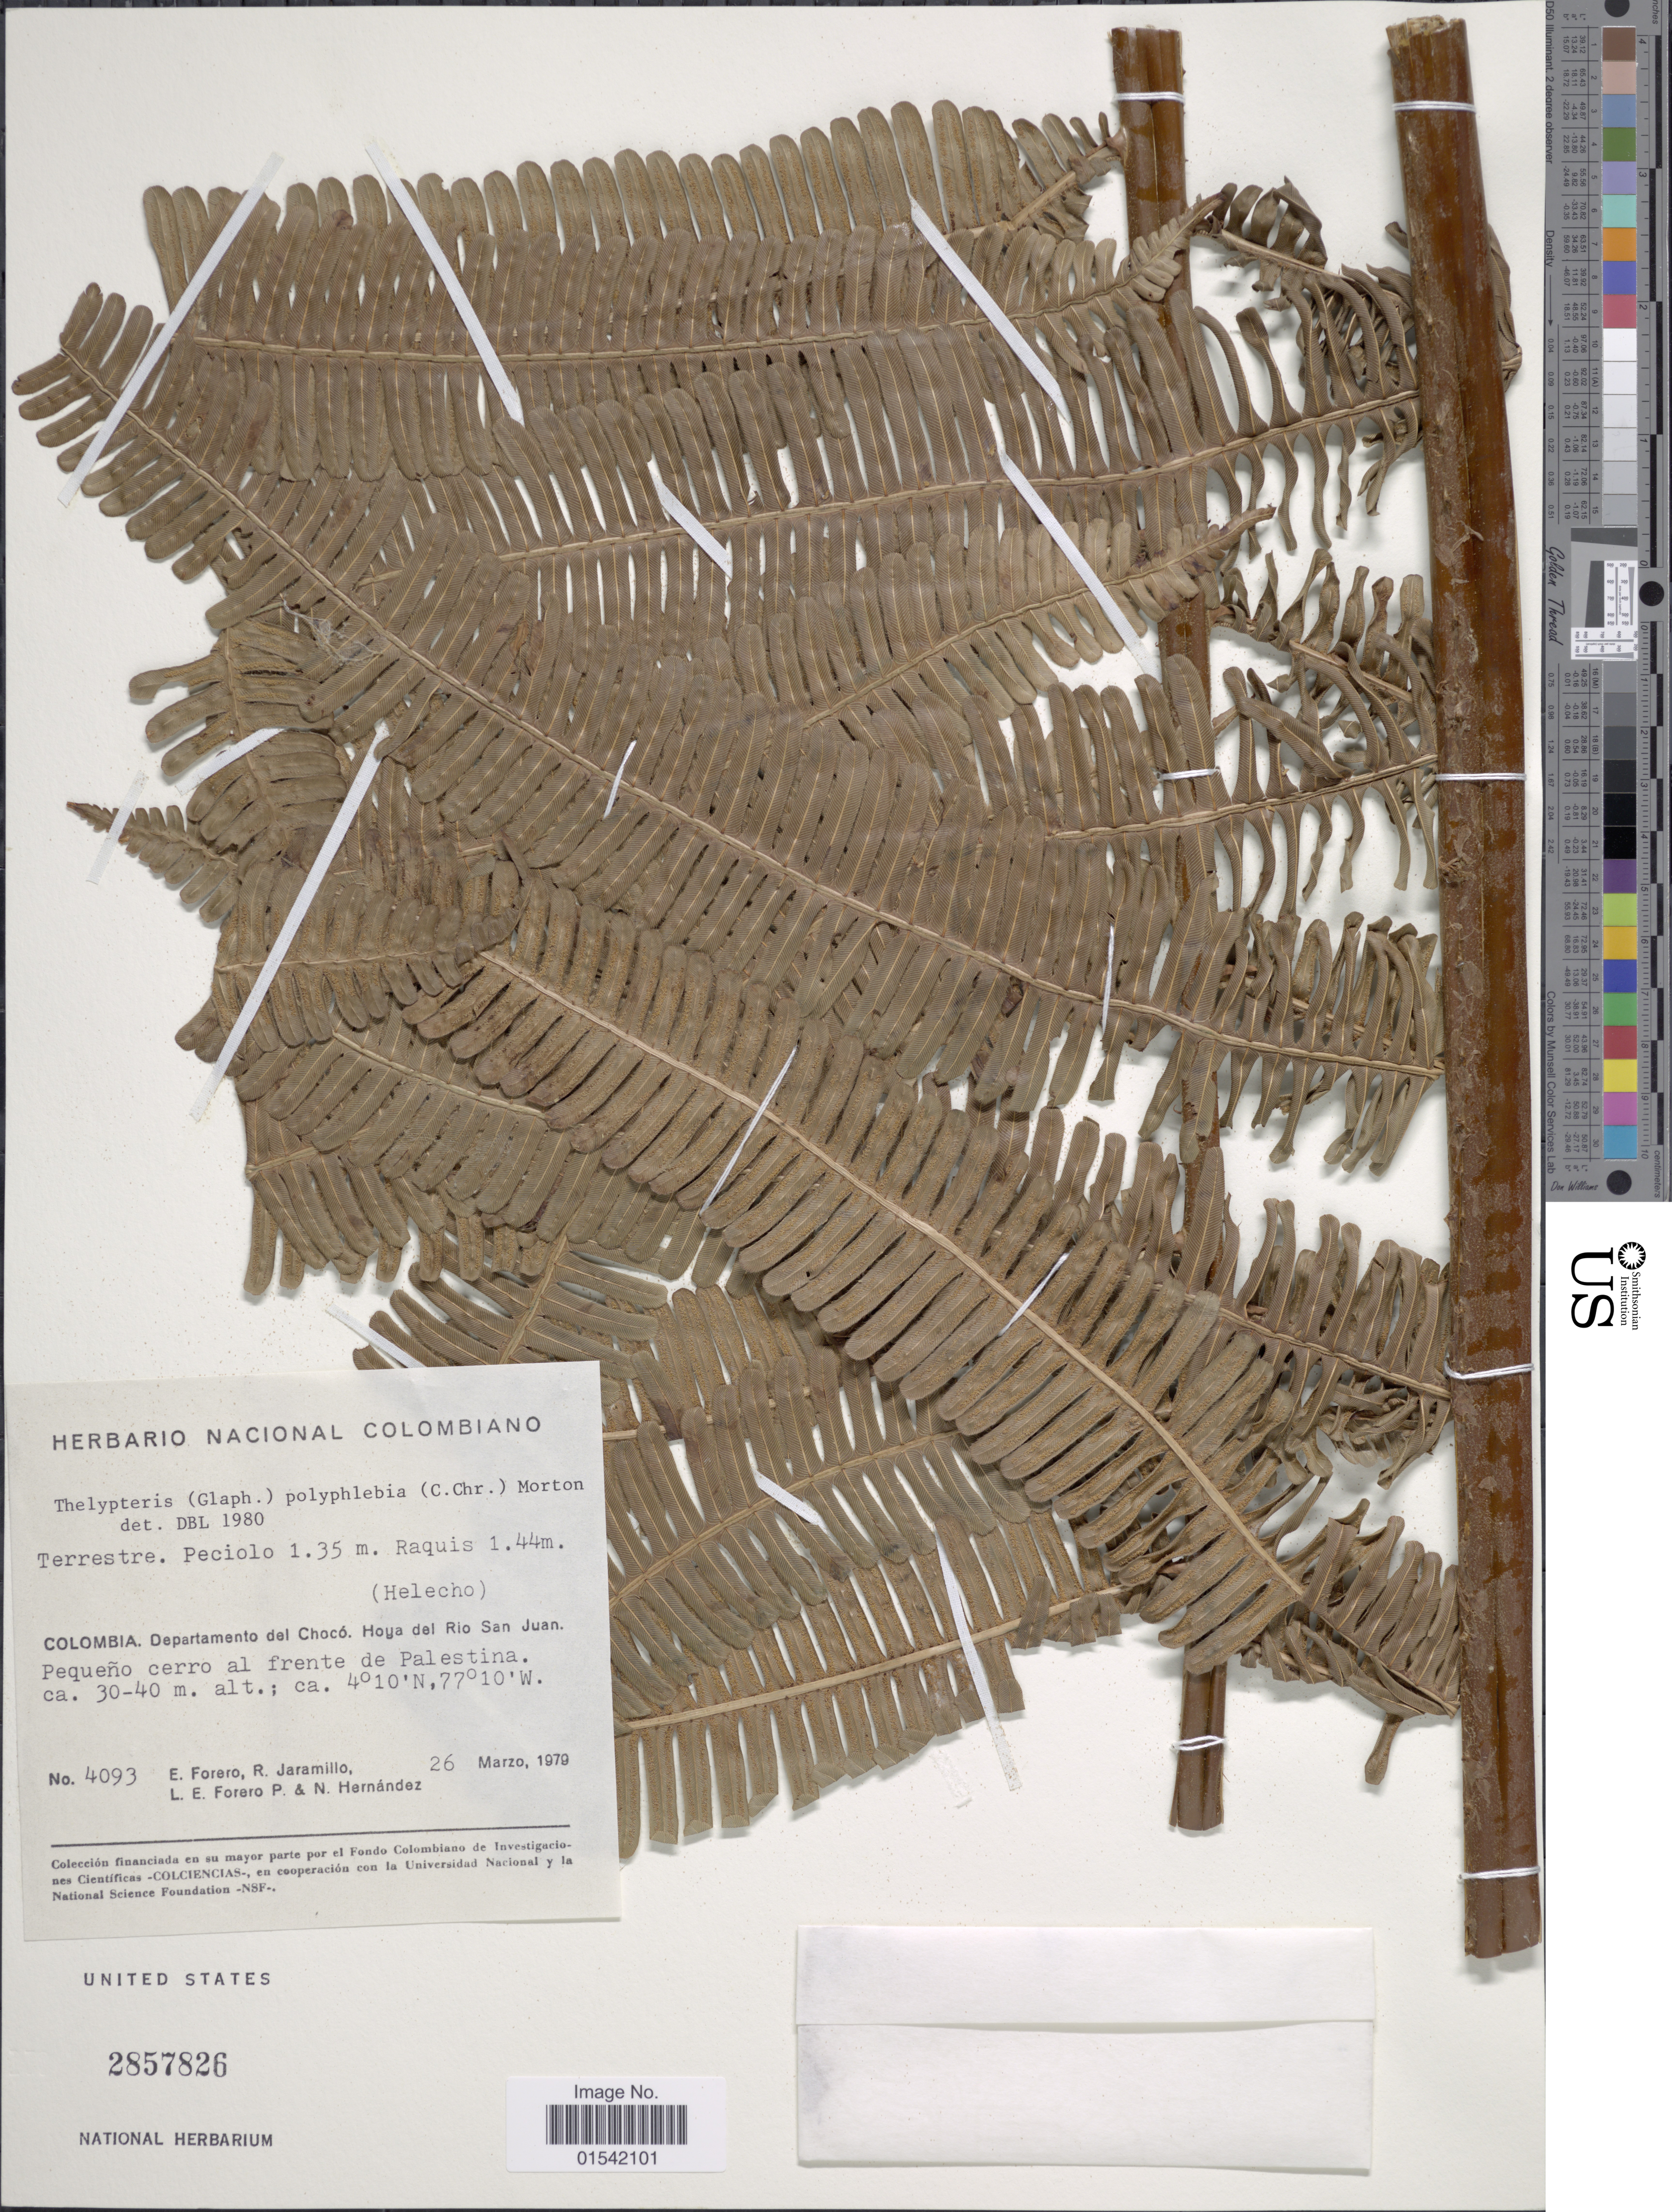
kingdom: Plantae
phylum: Tracheophyta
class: Polypodiopsida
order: Polypodiales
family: Thelypteridaceae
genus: Steiropteris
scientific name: Steiropteris polyphlebia (C. Chr.) comb. nov., ined. 2015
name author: (C. Chr.)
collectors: E. Forero, R. Jaramillo M., L. E. Forero & N. Hernandez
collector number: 4093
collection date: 1979-03-26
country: Colombia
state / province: Chocó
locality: Hoya del Rio San Juan. Pequeño cerro al frente de Palestina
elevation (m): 30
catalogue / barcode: US 2857826